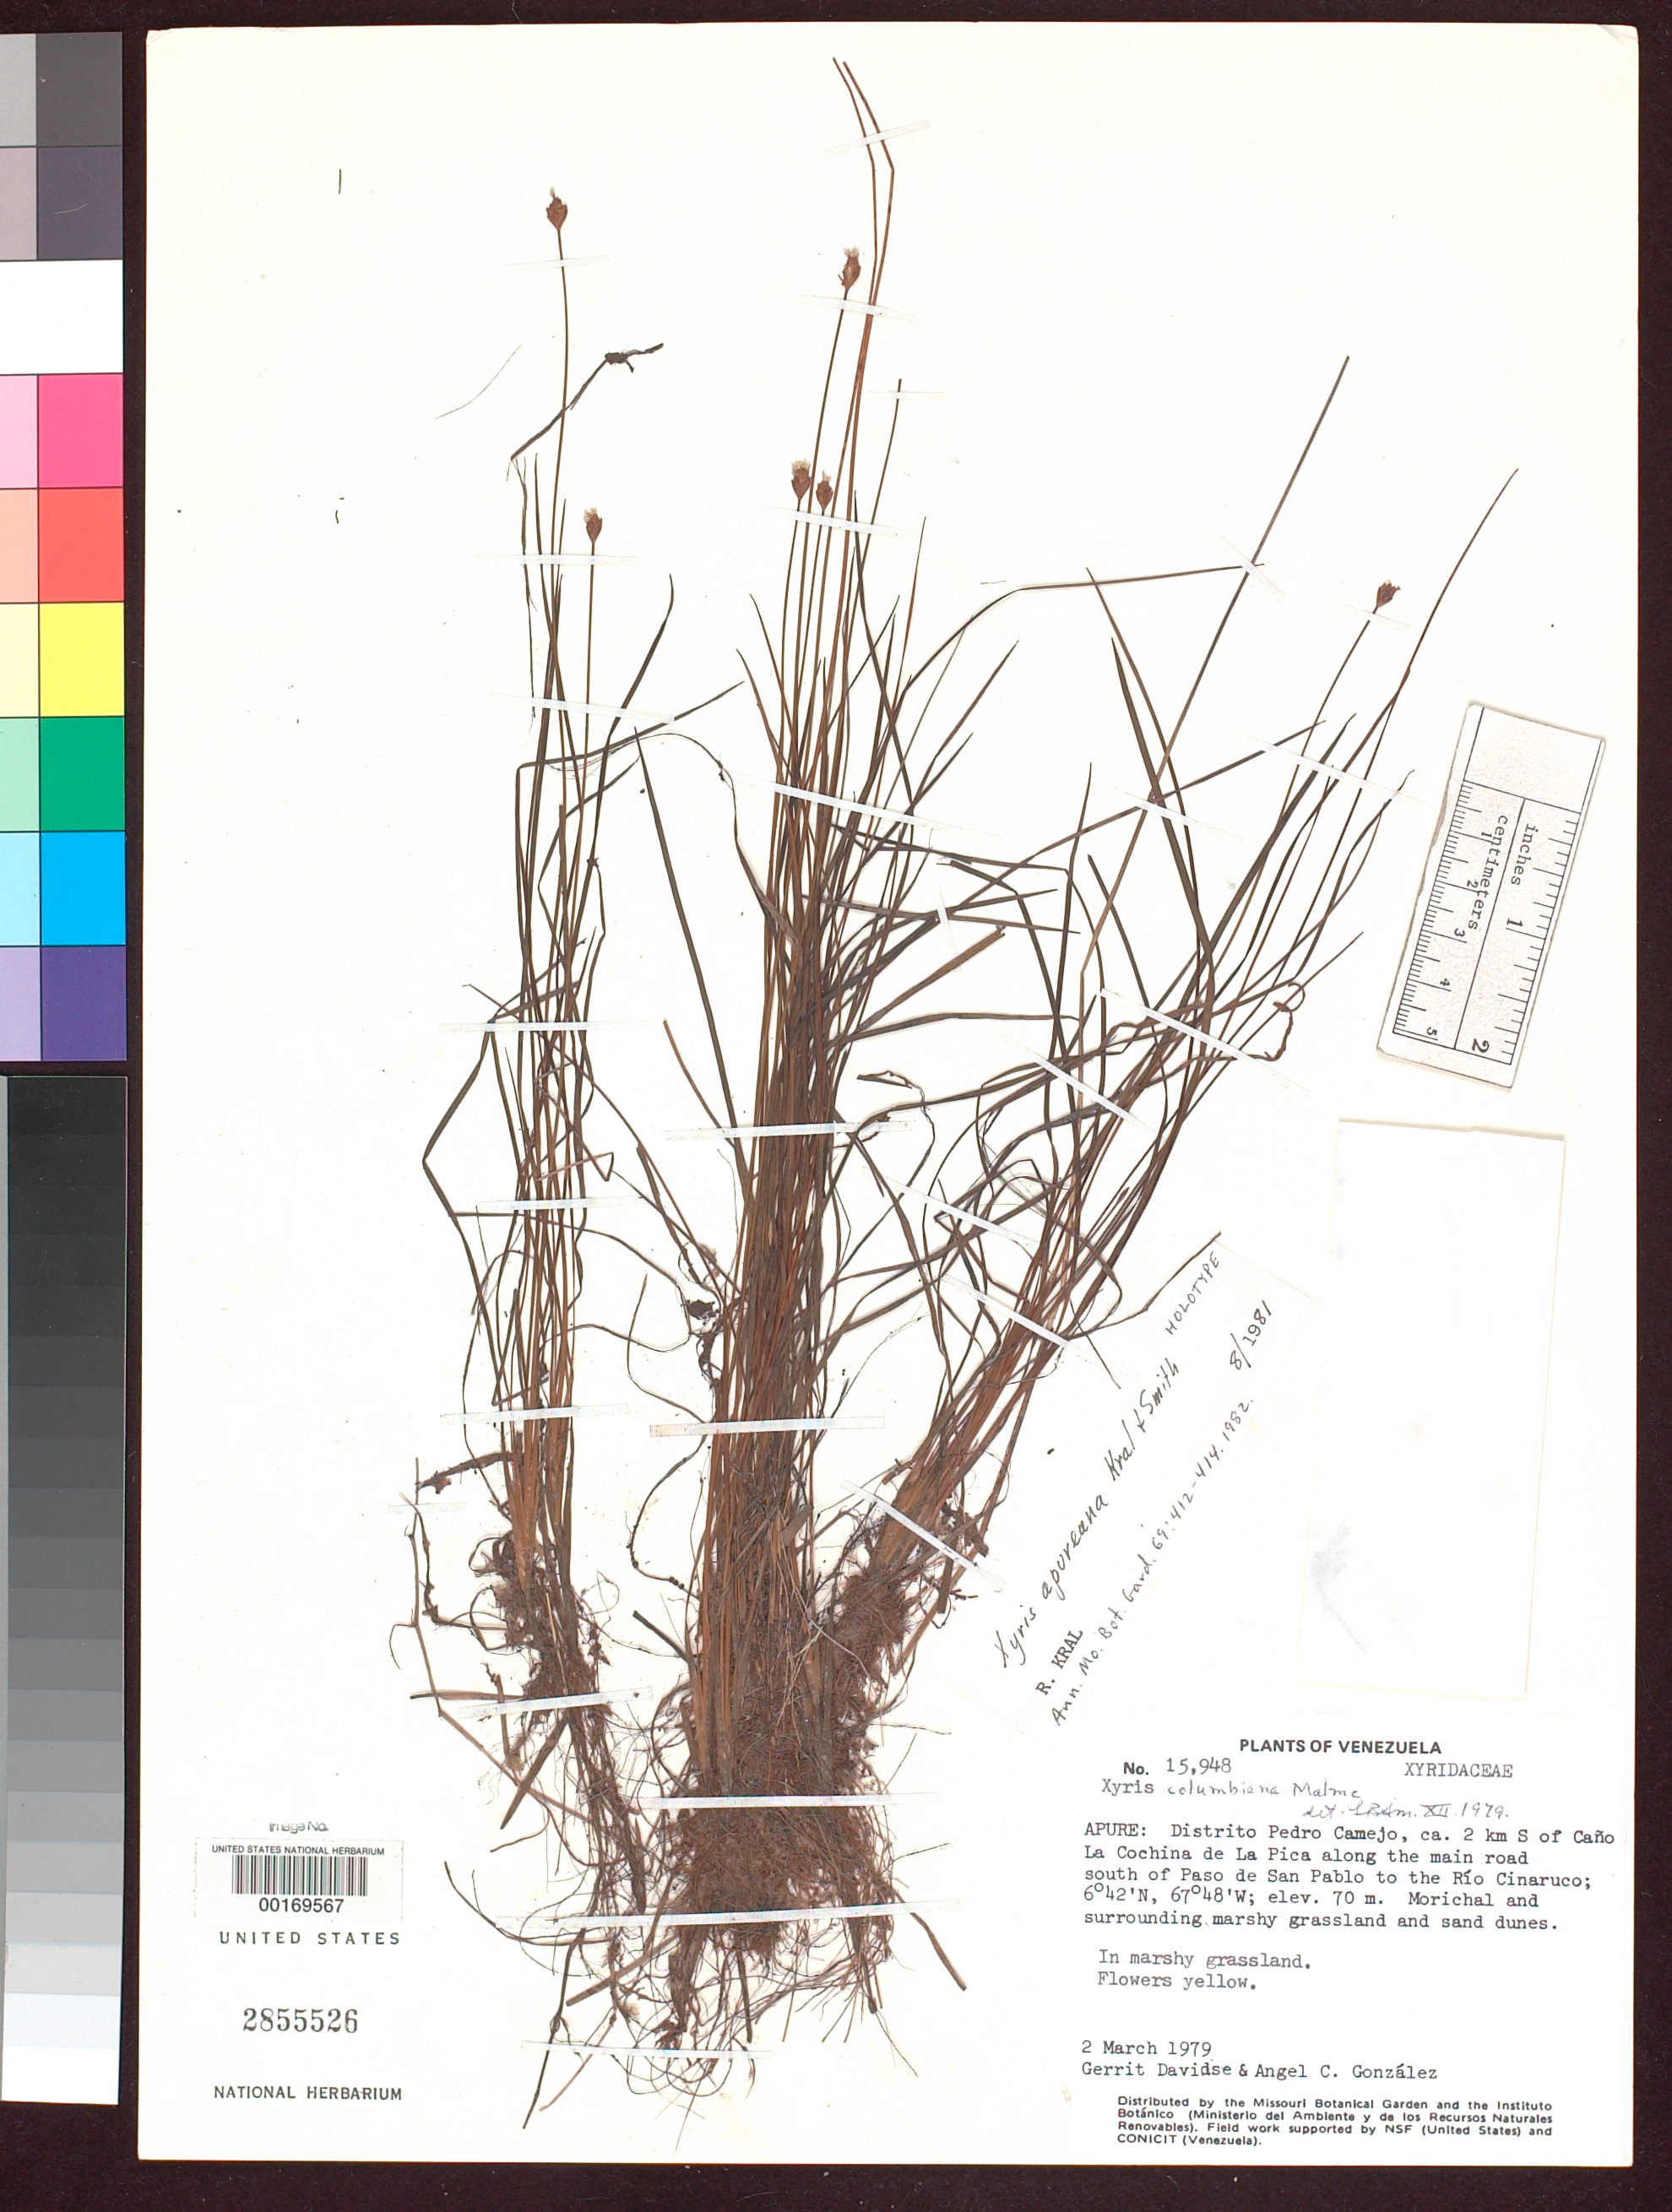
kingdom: Plantae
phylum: Tracheophyta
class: Liliopsida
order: Poales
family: Xyridaceae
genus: Xyris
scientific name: Xyris apureana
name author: Kral & L.B. Sm.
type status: Holotype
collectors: G. Davidse & A. C. González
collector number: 15948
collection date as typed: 02 Mar 1979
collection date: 1979-03-02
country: Venezuela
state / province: Apure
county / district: Pedro Camejo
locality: Ca.2 km S of Cano la Cochina de la pica along main road S of Paso de San Pablo to Rio Cinaruco.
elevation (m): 70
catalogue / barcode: US 2855526